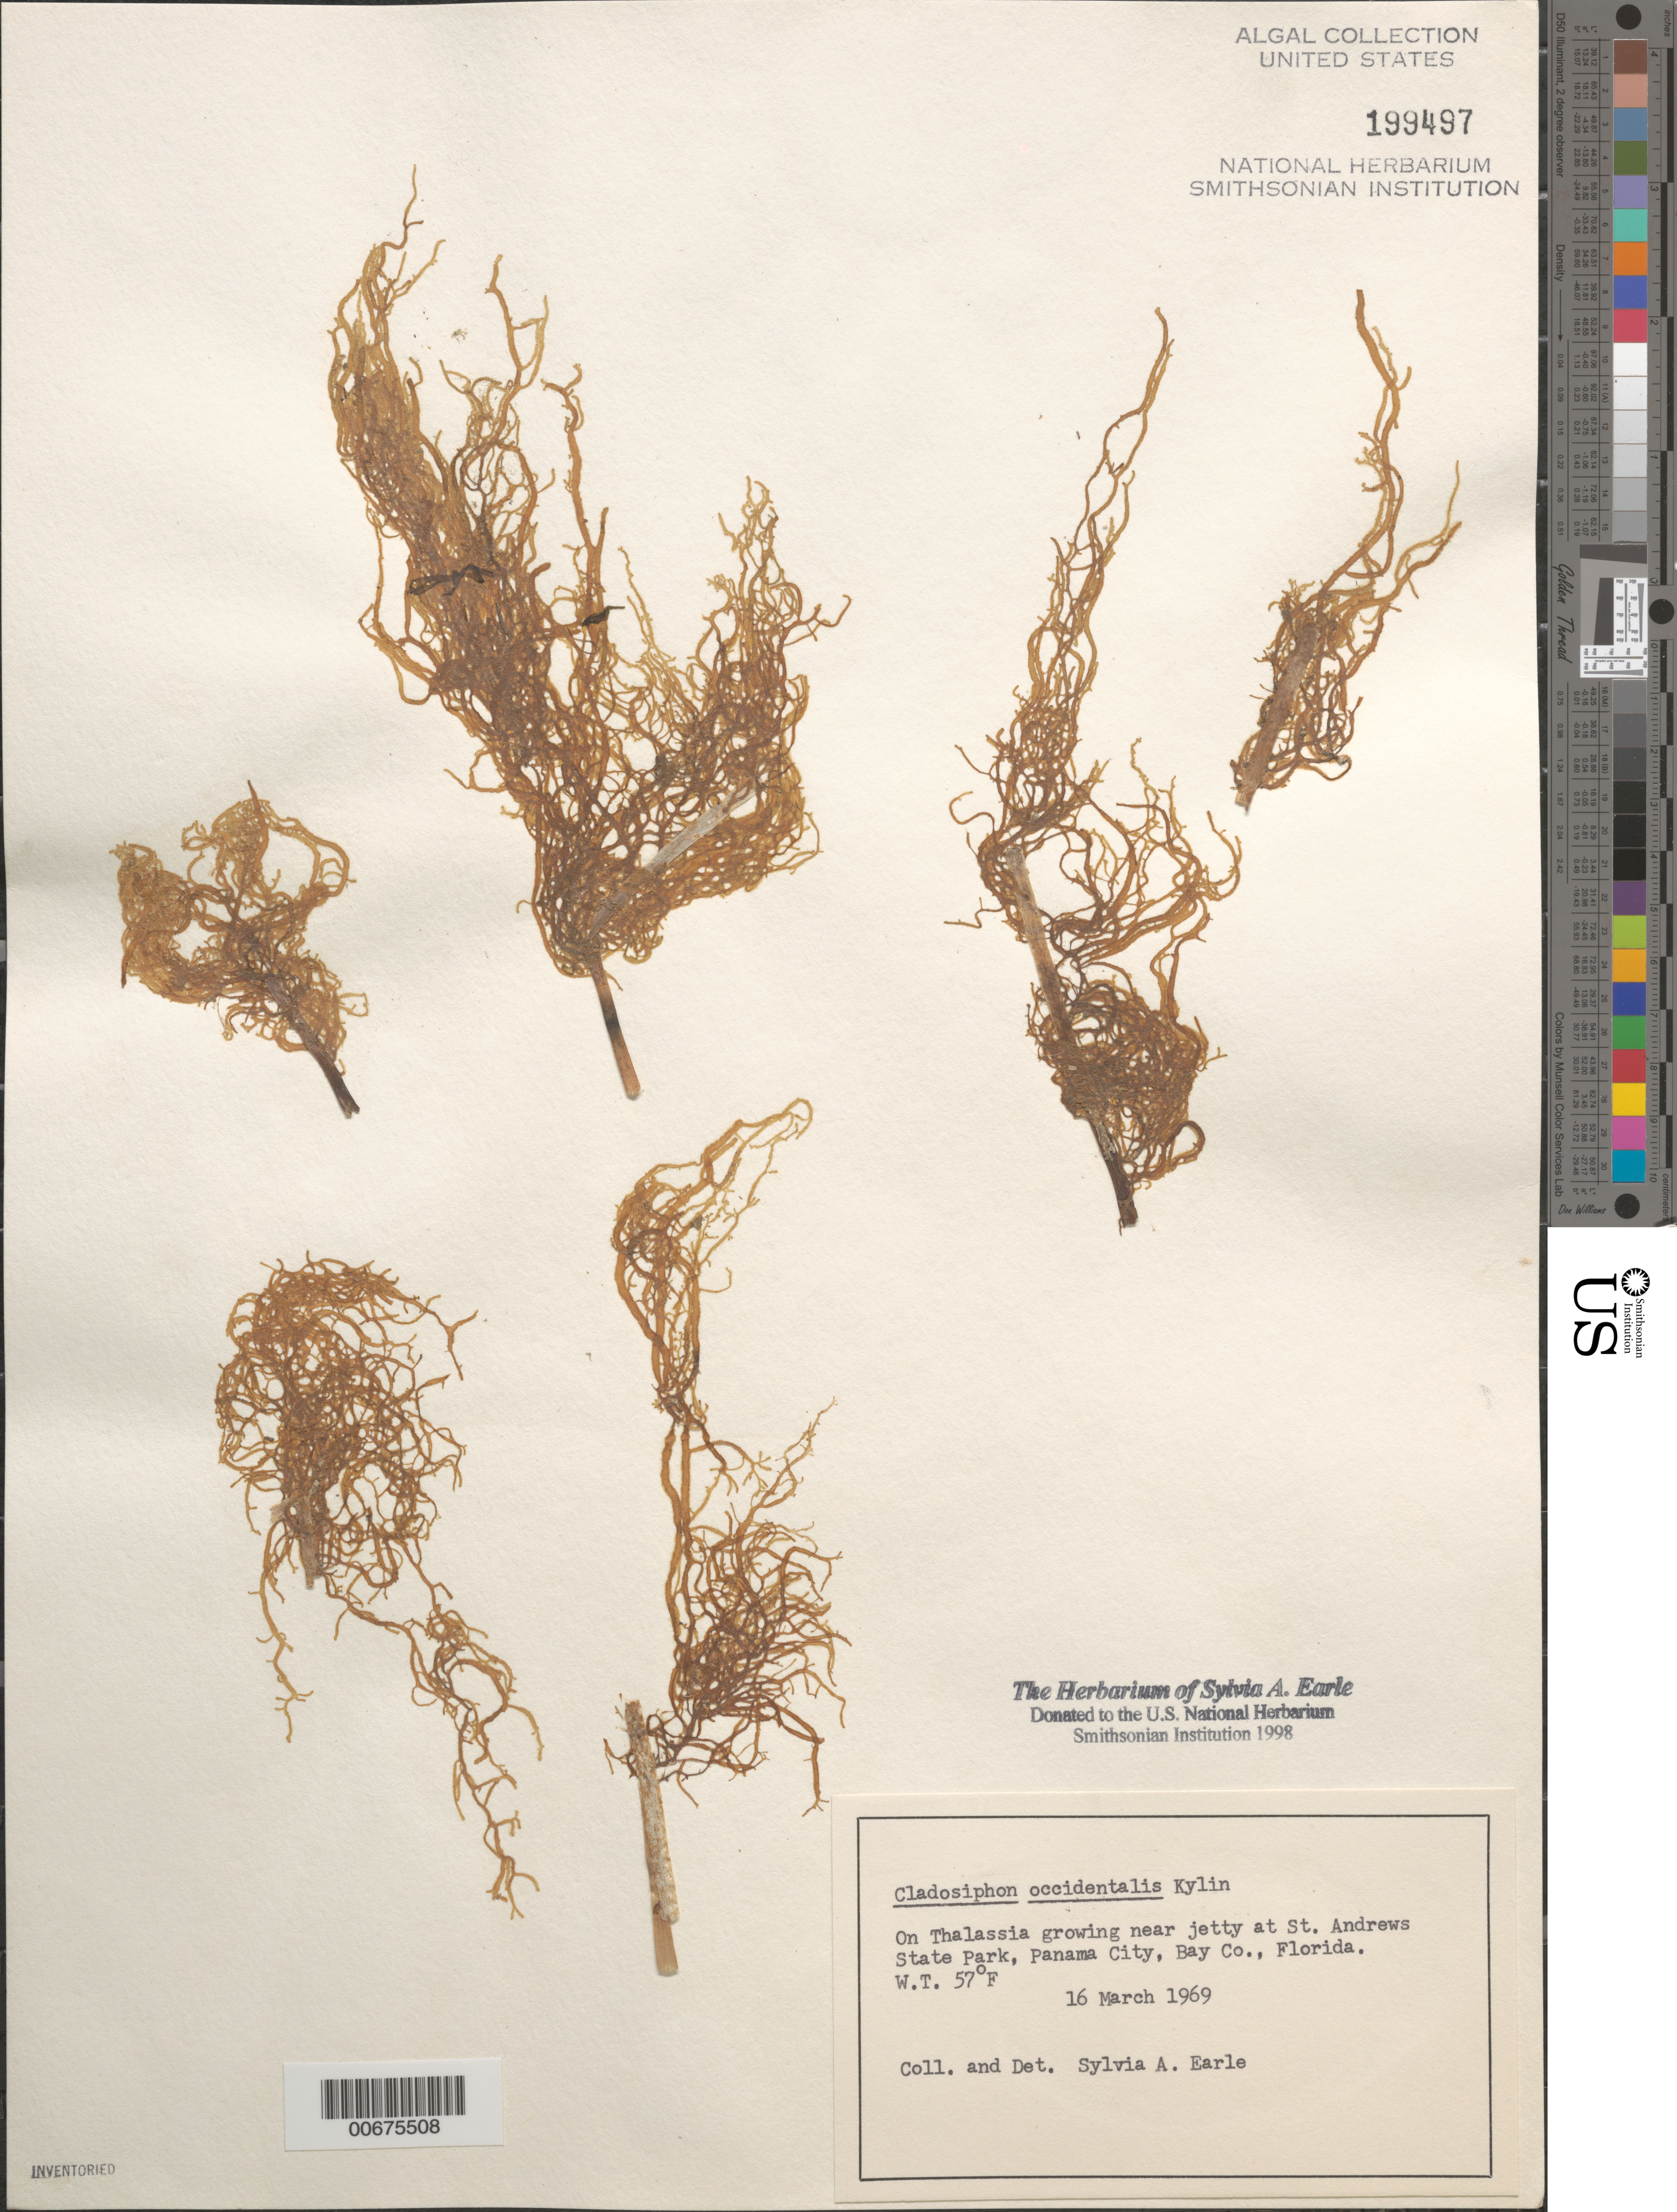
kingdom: Chromista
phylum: Ochrophyta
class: Phaeophyceae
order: Ectocarpales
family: Chordariaceae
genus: Cladosiphon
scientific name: Cladosiphon occidentalis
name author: Kylin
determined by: Earle, S. A.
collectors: S. A. Earle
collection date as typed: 16 Mar 1969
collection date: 1969-03-16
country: United States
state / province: Florida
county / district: Bay County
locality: St. Andrews State Park, Panama City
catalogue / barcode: US 199497